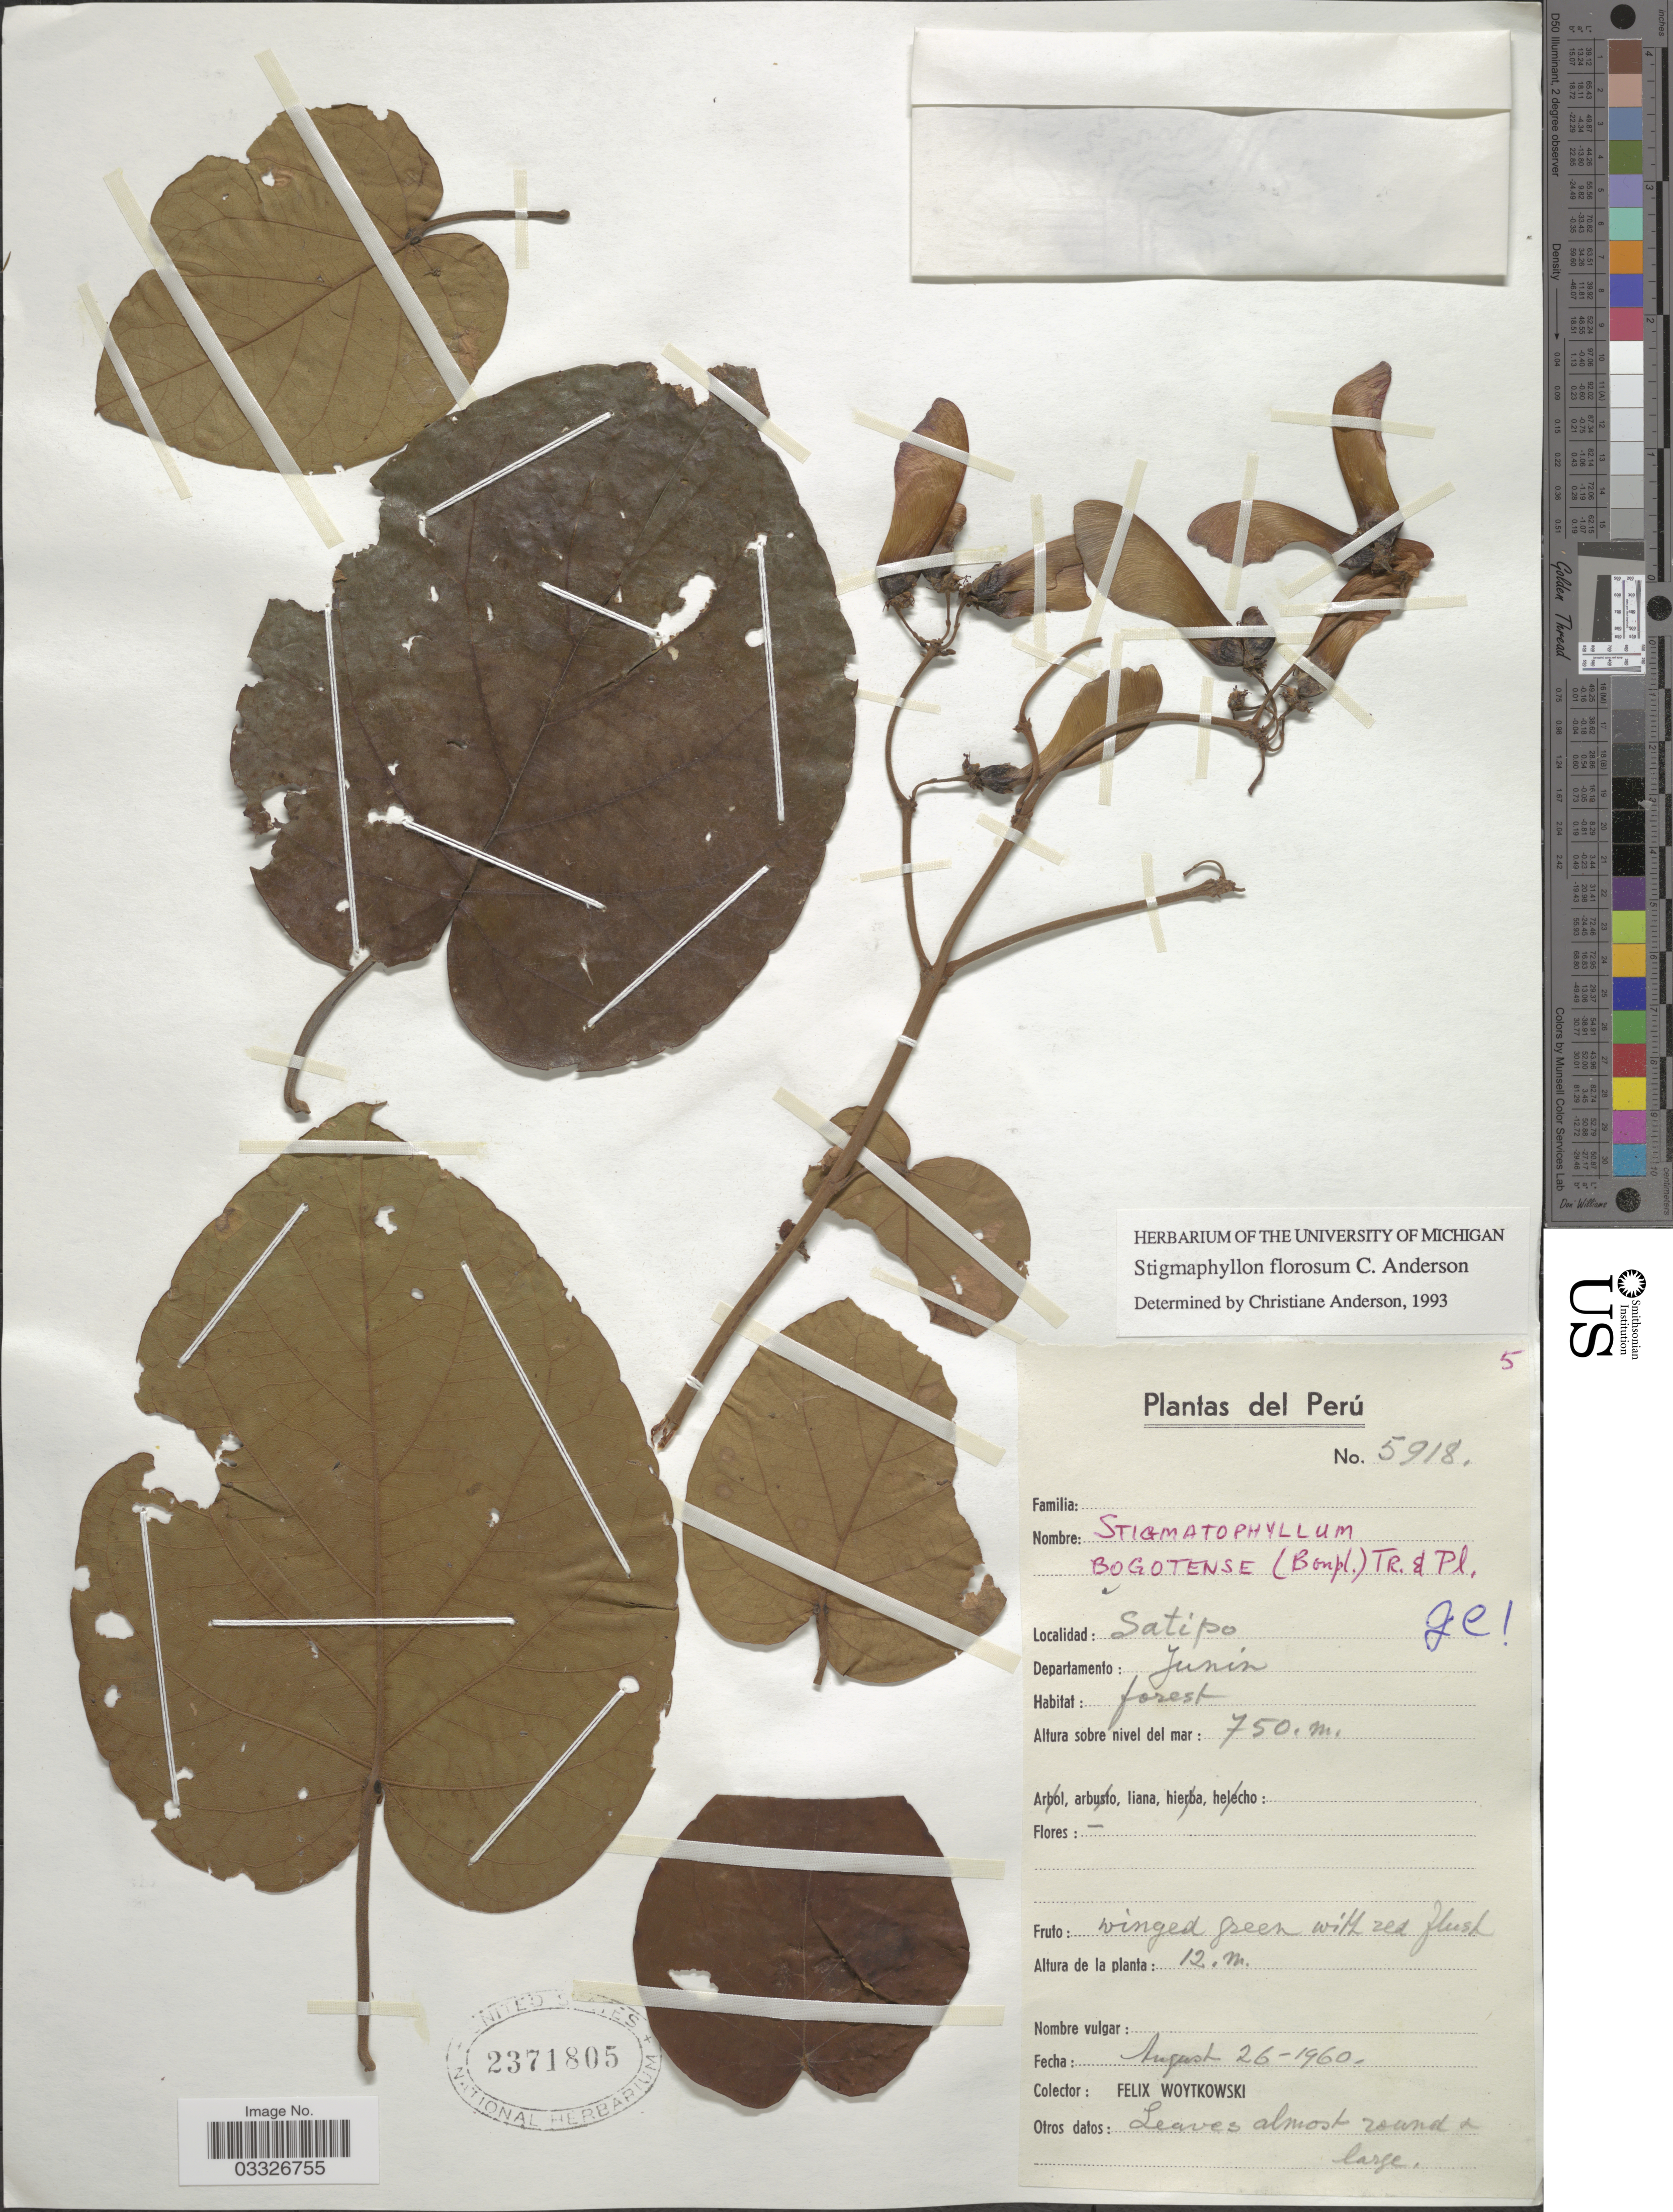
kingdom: Plantae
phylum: Tracheophyta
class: Magnoliopsida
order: Malpighiales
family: Malpighiaceae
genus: Stigmaphyllon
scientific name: Stigmaphyllon florosum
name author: C.E. Anderson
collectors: F. Woytkowski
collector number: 5918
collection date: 1960-08-26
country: Peru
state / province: Junín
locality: Satipo. Departamento Junín.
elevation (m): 750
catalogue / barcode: US 2371805